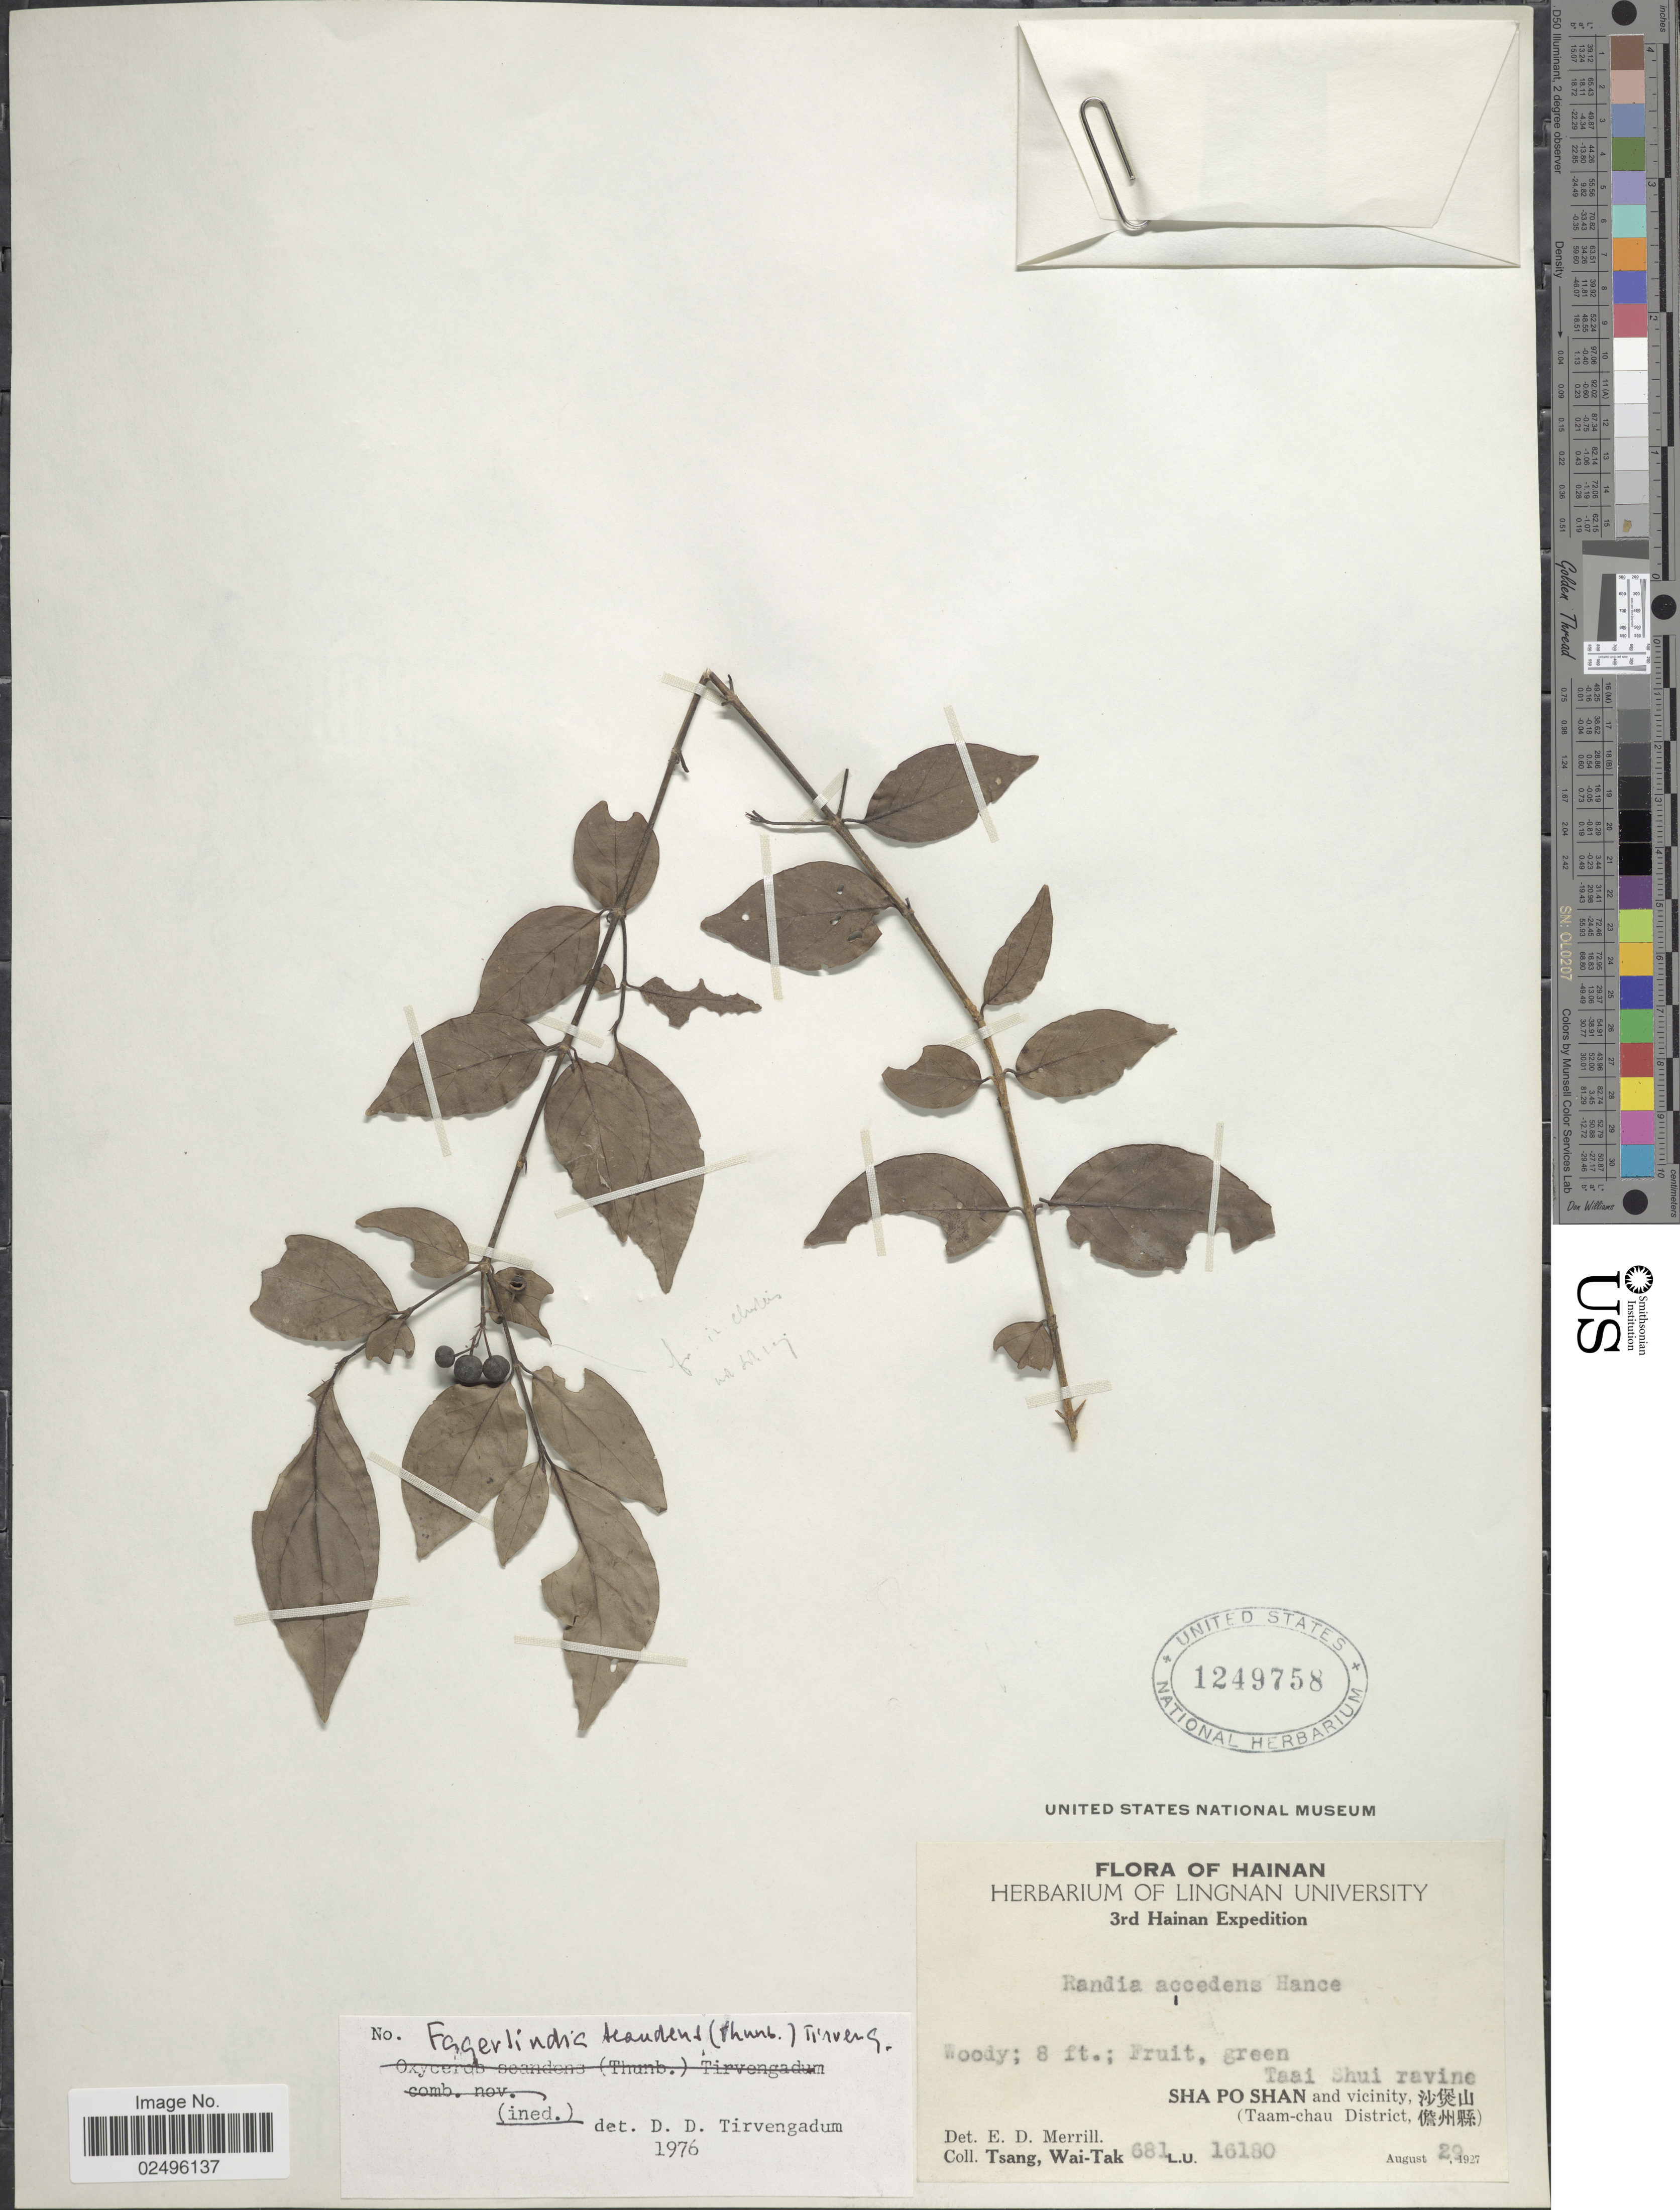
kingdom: Plantae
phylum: Tracheophyta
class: Magnoliopsida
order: Gentianales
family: Rubiaceae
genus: Fagerlindia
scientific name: Fagerlindia scandens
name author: (Thunb.) Tirveng.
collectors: W. T. Tsang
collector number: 681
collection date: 1927-08-29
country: China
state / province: Hainan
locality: Taai Shui ravine, Sha Po Shan and vicinity, (Taam-chau District)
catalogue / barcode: US 1249758